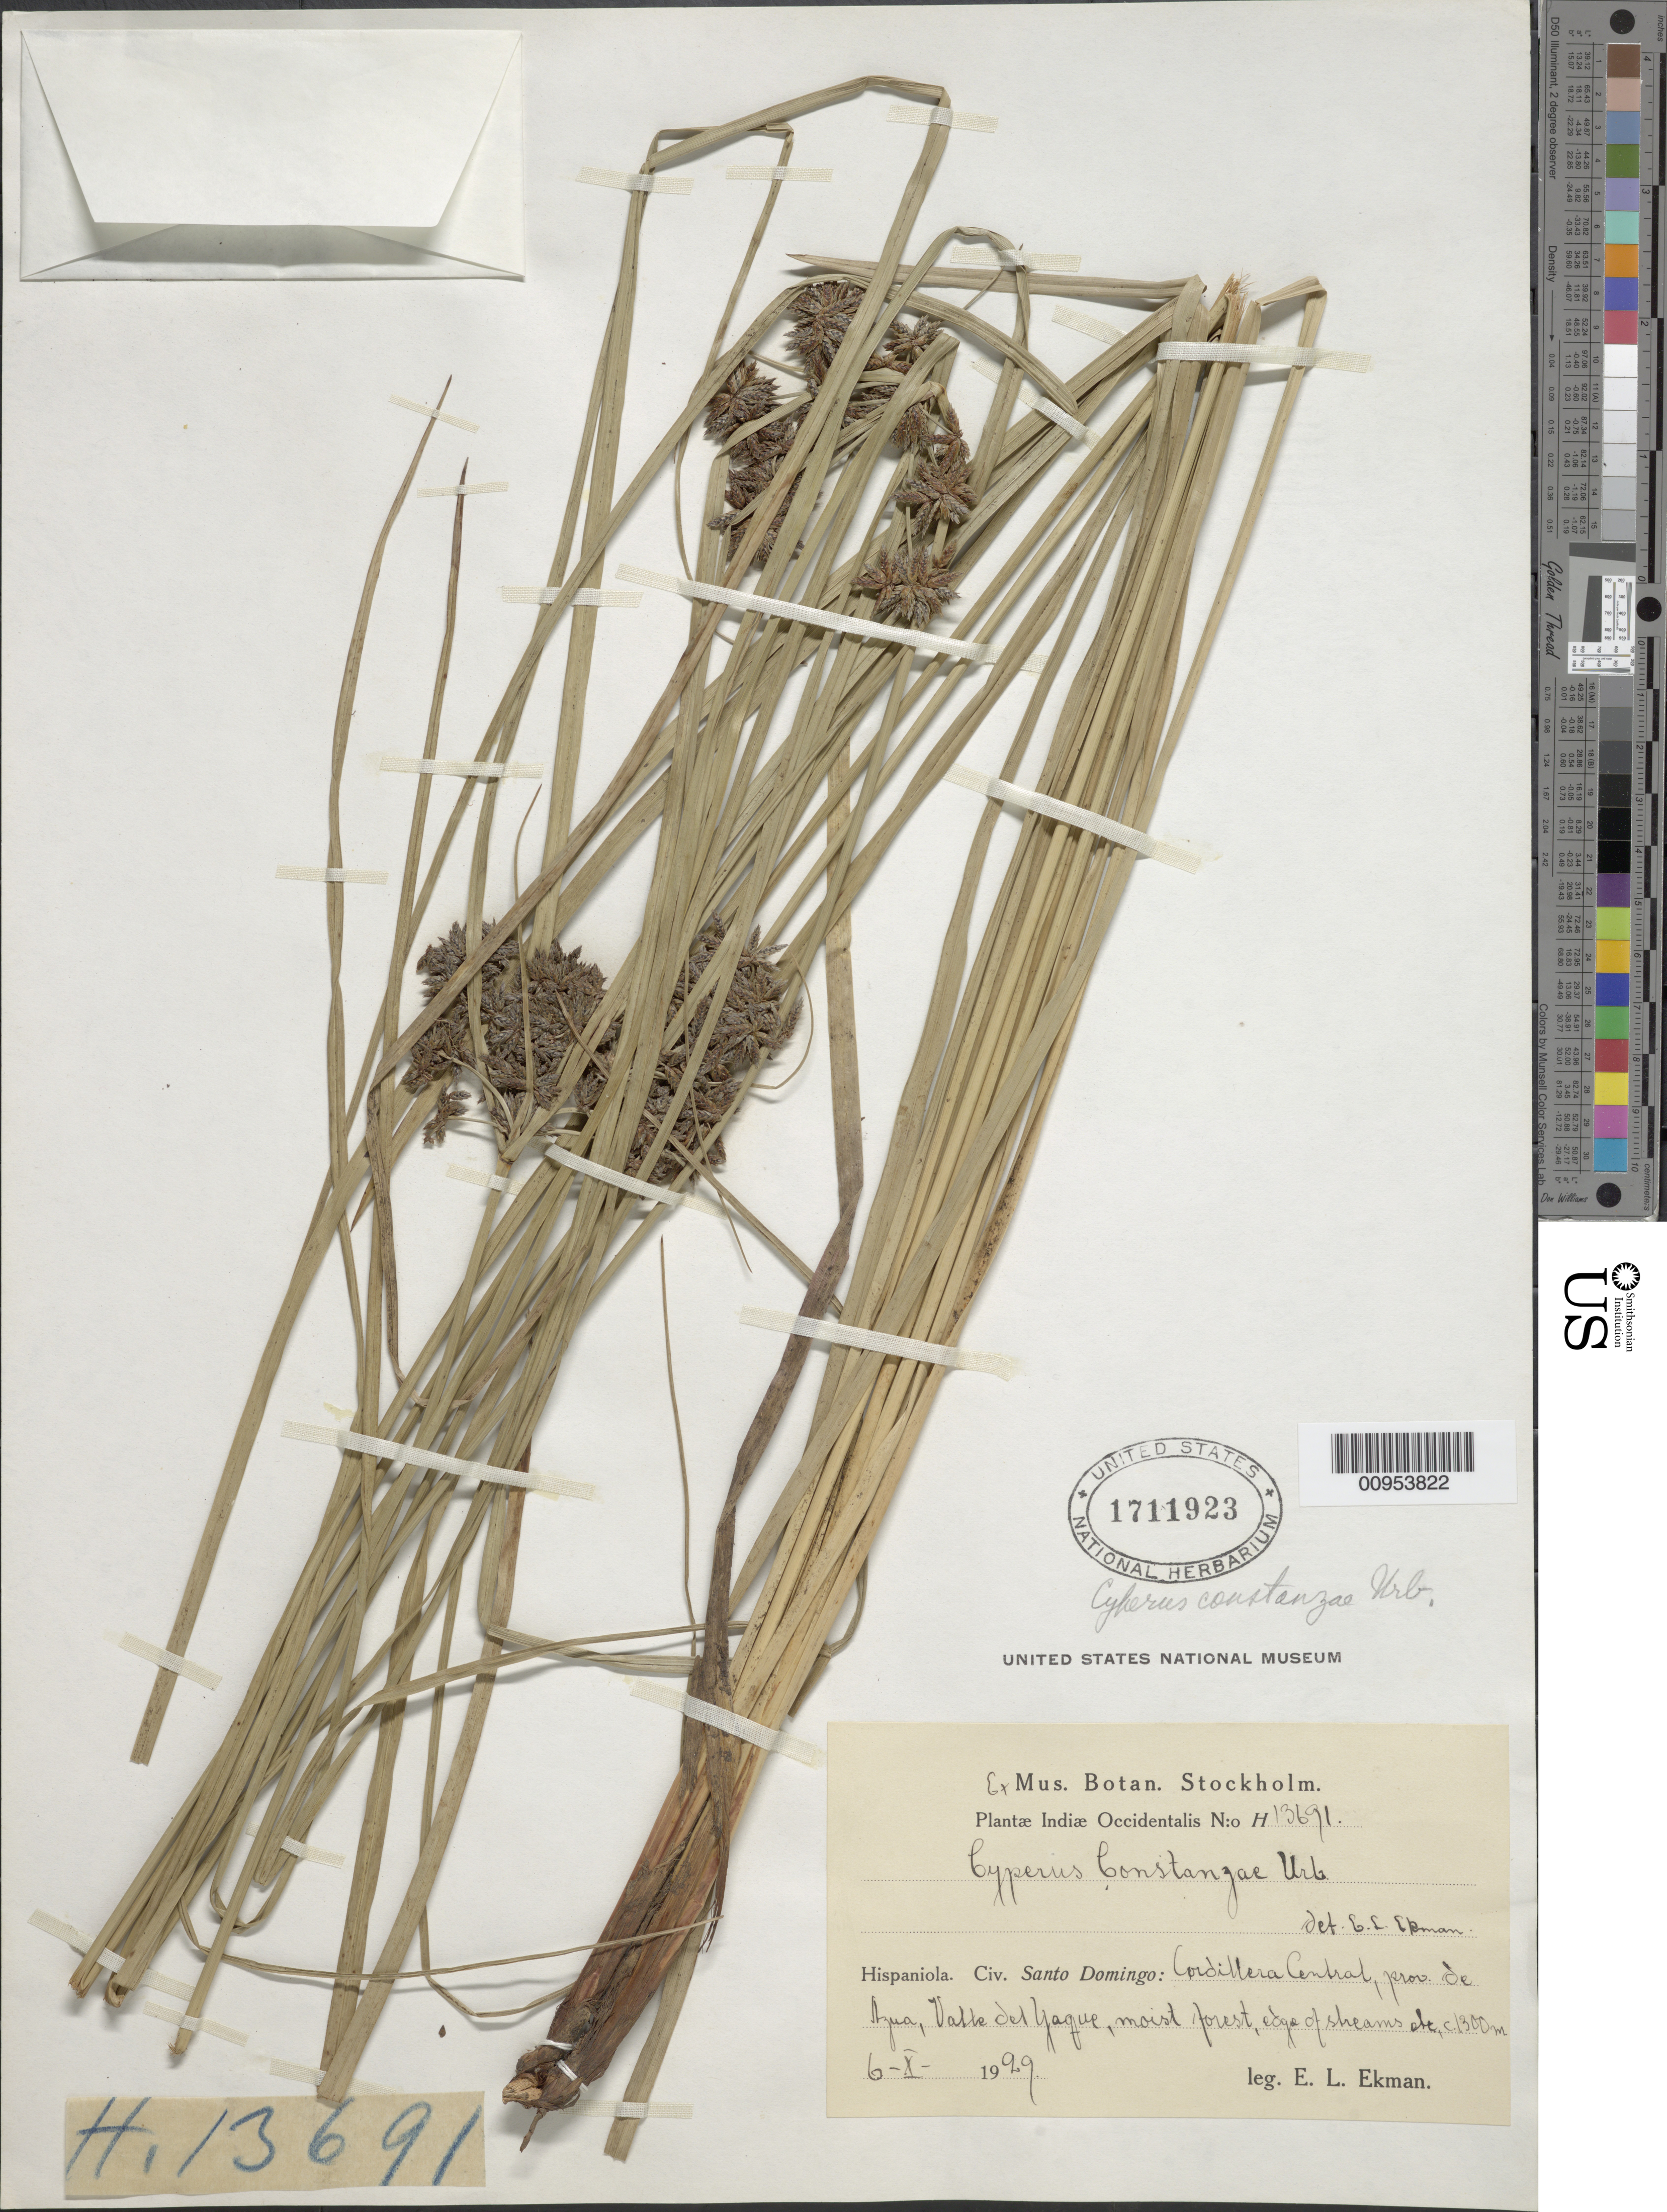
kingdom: Plantae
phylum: Tracheophyta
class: Liliopsida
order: Poales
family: Cyperaceae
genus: Cyperus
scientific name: Cyperus constanzae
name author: Urb.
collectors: E. L. Ekman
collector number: H 13691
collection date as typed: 06 Oct 1929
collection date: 1929-10-06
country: Dominican Republic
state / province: Azua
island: Hispaniola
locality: Cordillera Central, valle del Yaque, forest, edge of streams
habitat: Moist forest, edge of streams, etc.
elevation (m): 1300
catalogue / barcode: US 1711923